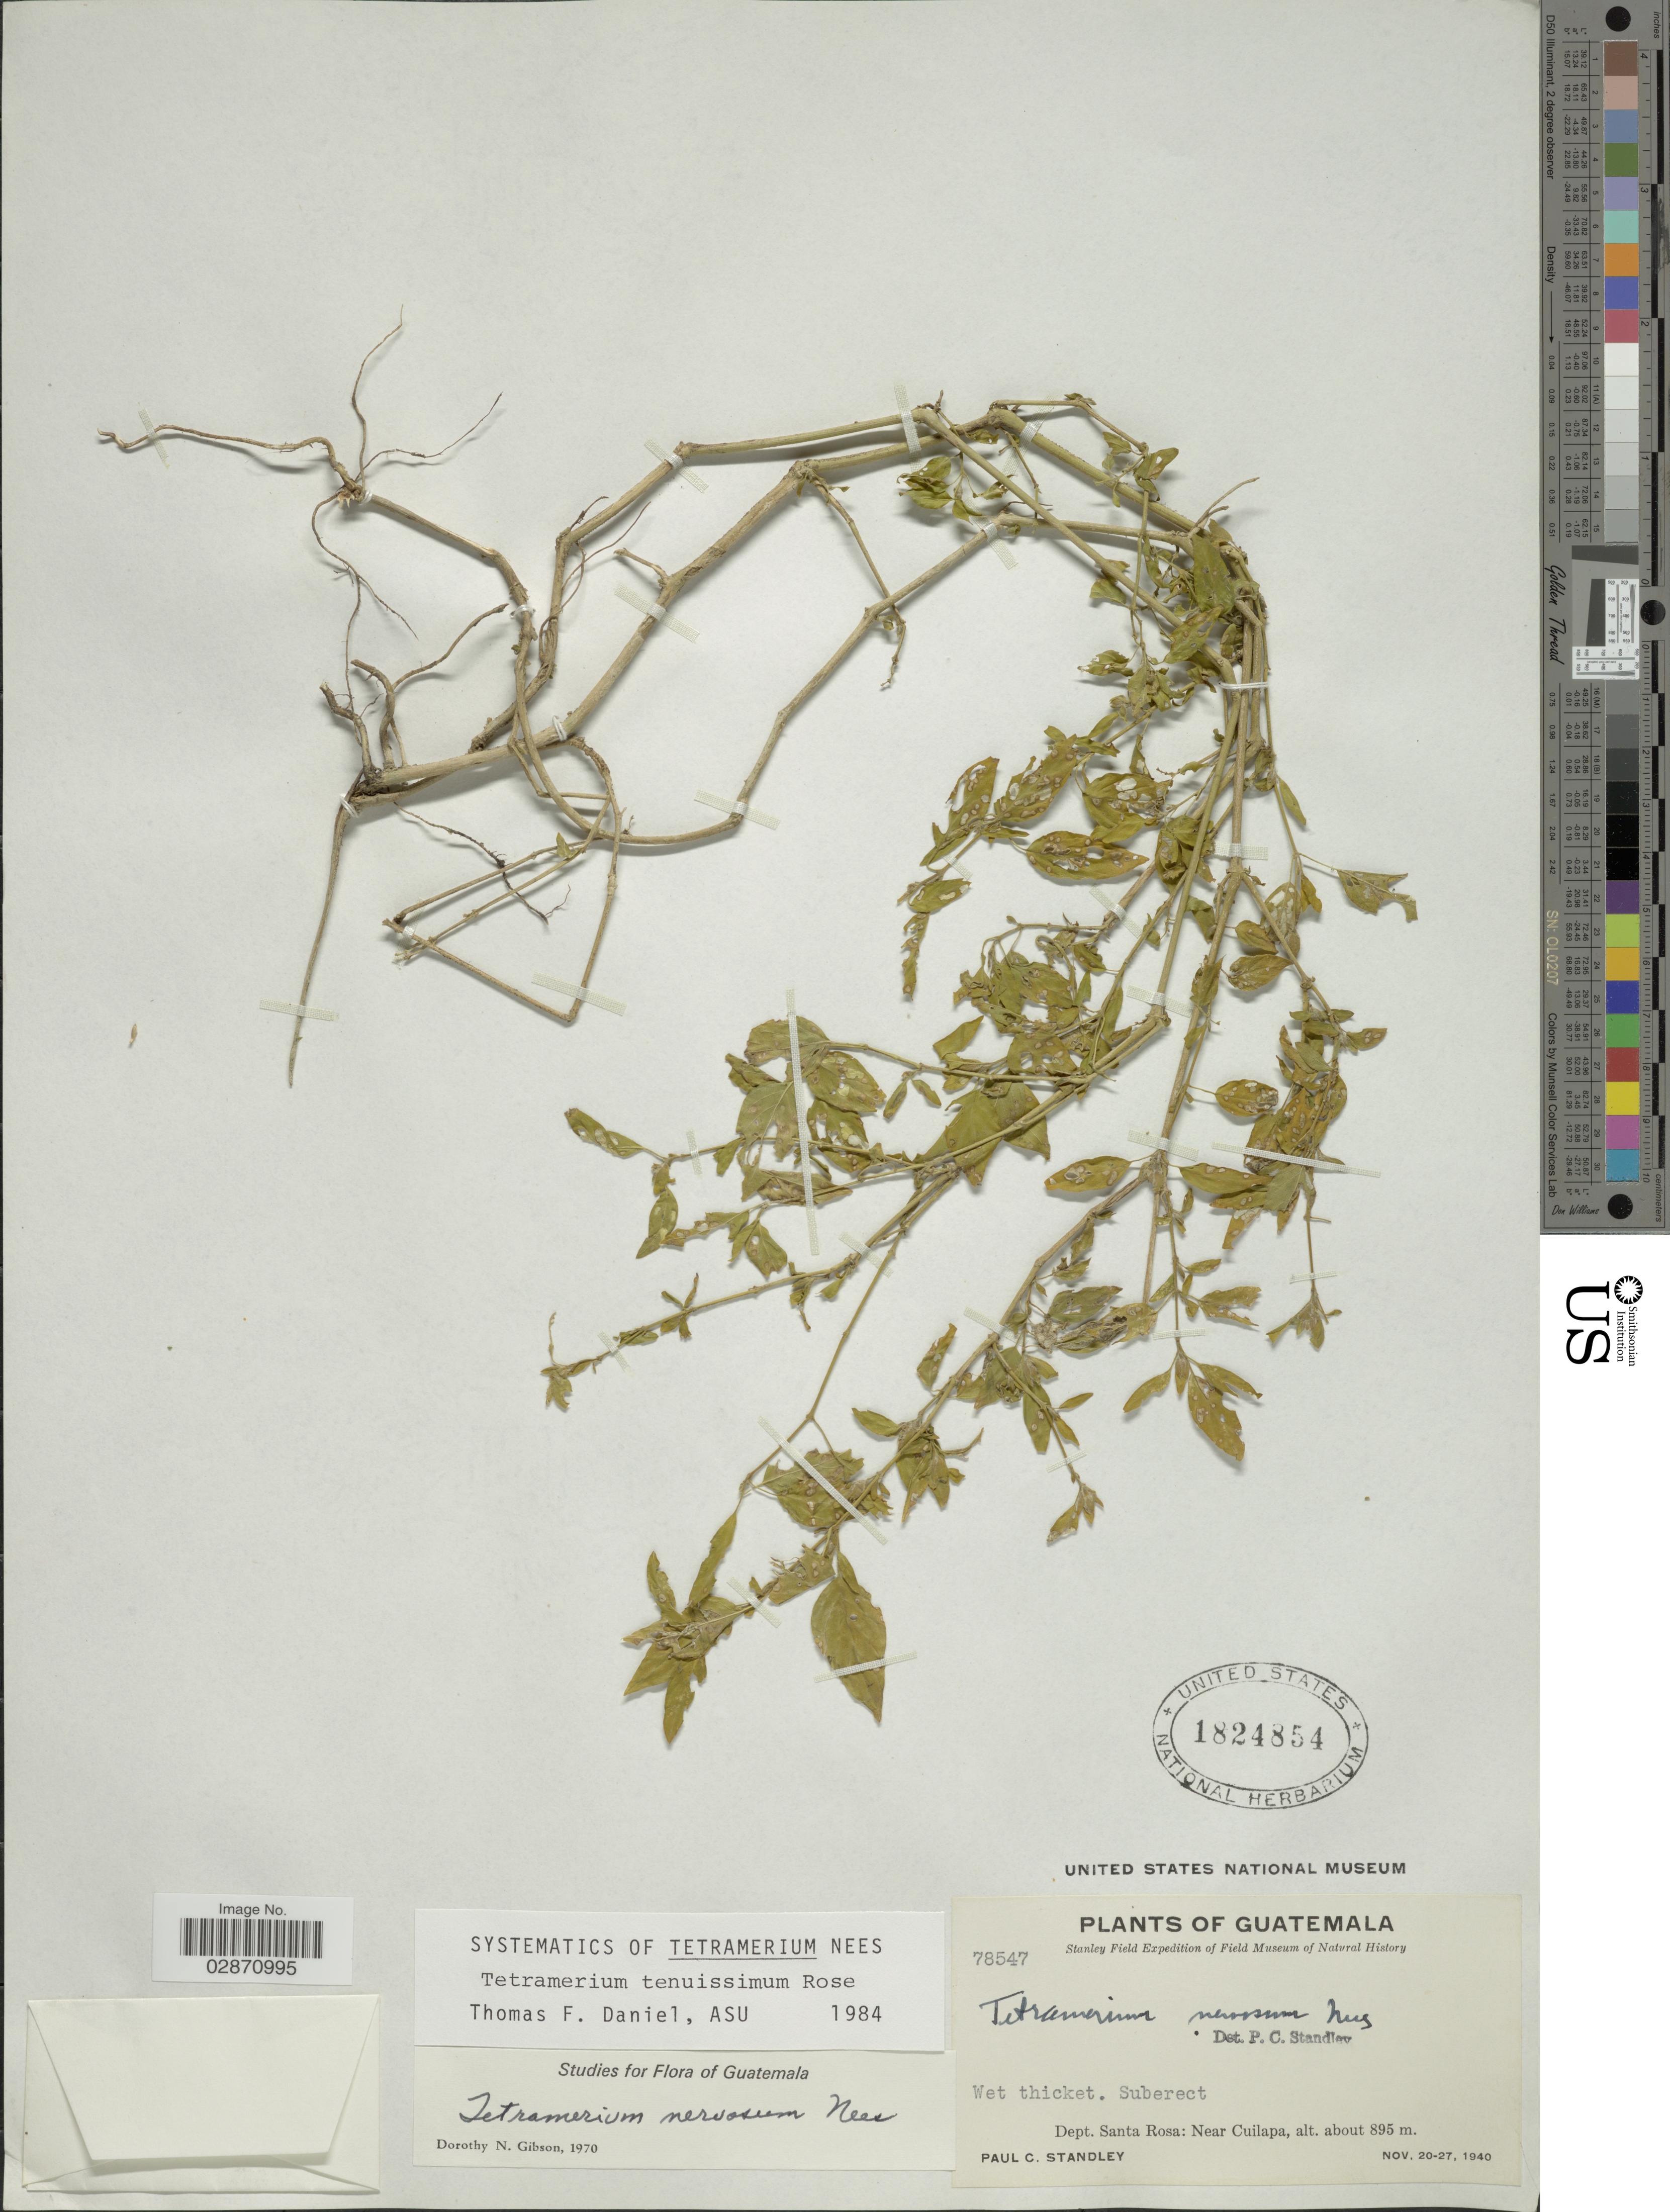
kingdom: Plantae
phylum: Tracheophyta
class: Magnoliopsida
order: Lamiales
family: Acanthaceae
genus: Tetramerium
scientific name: Tetramerium tenuissimum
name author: Rose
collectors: P. C. Standley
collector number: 78547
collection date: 1940-11-20/1940-11-27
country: Guatemala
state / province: Santa Rosa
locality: Dept. Santa Rosa: Near Cuilapa.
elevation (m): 895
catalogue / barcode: US 1824854